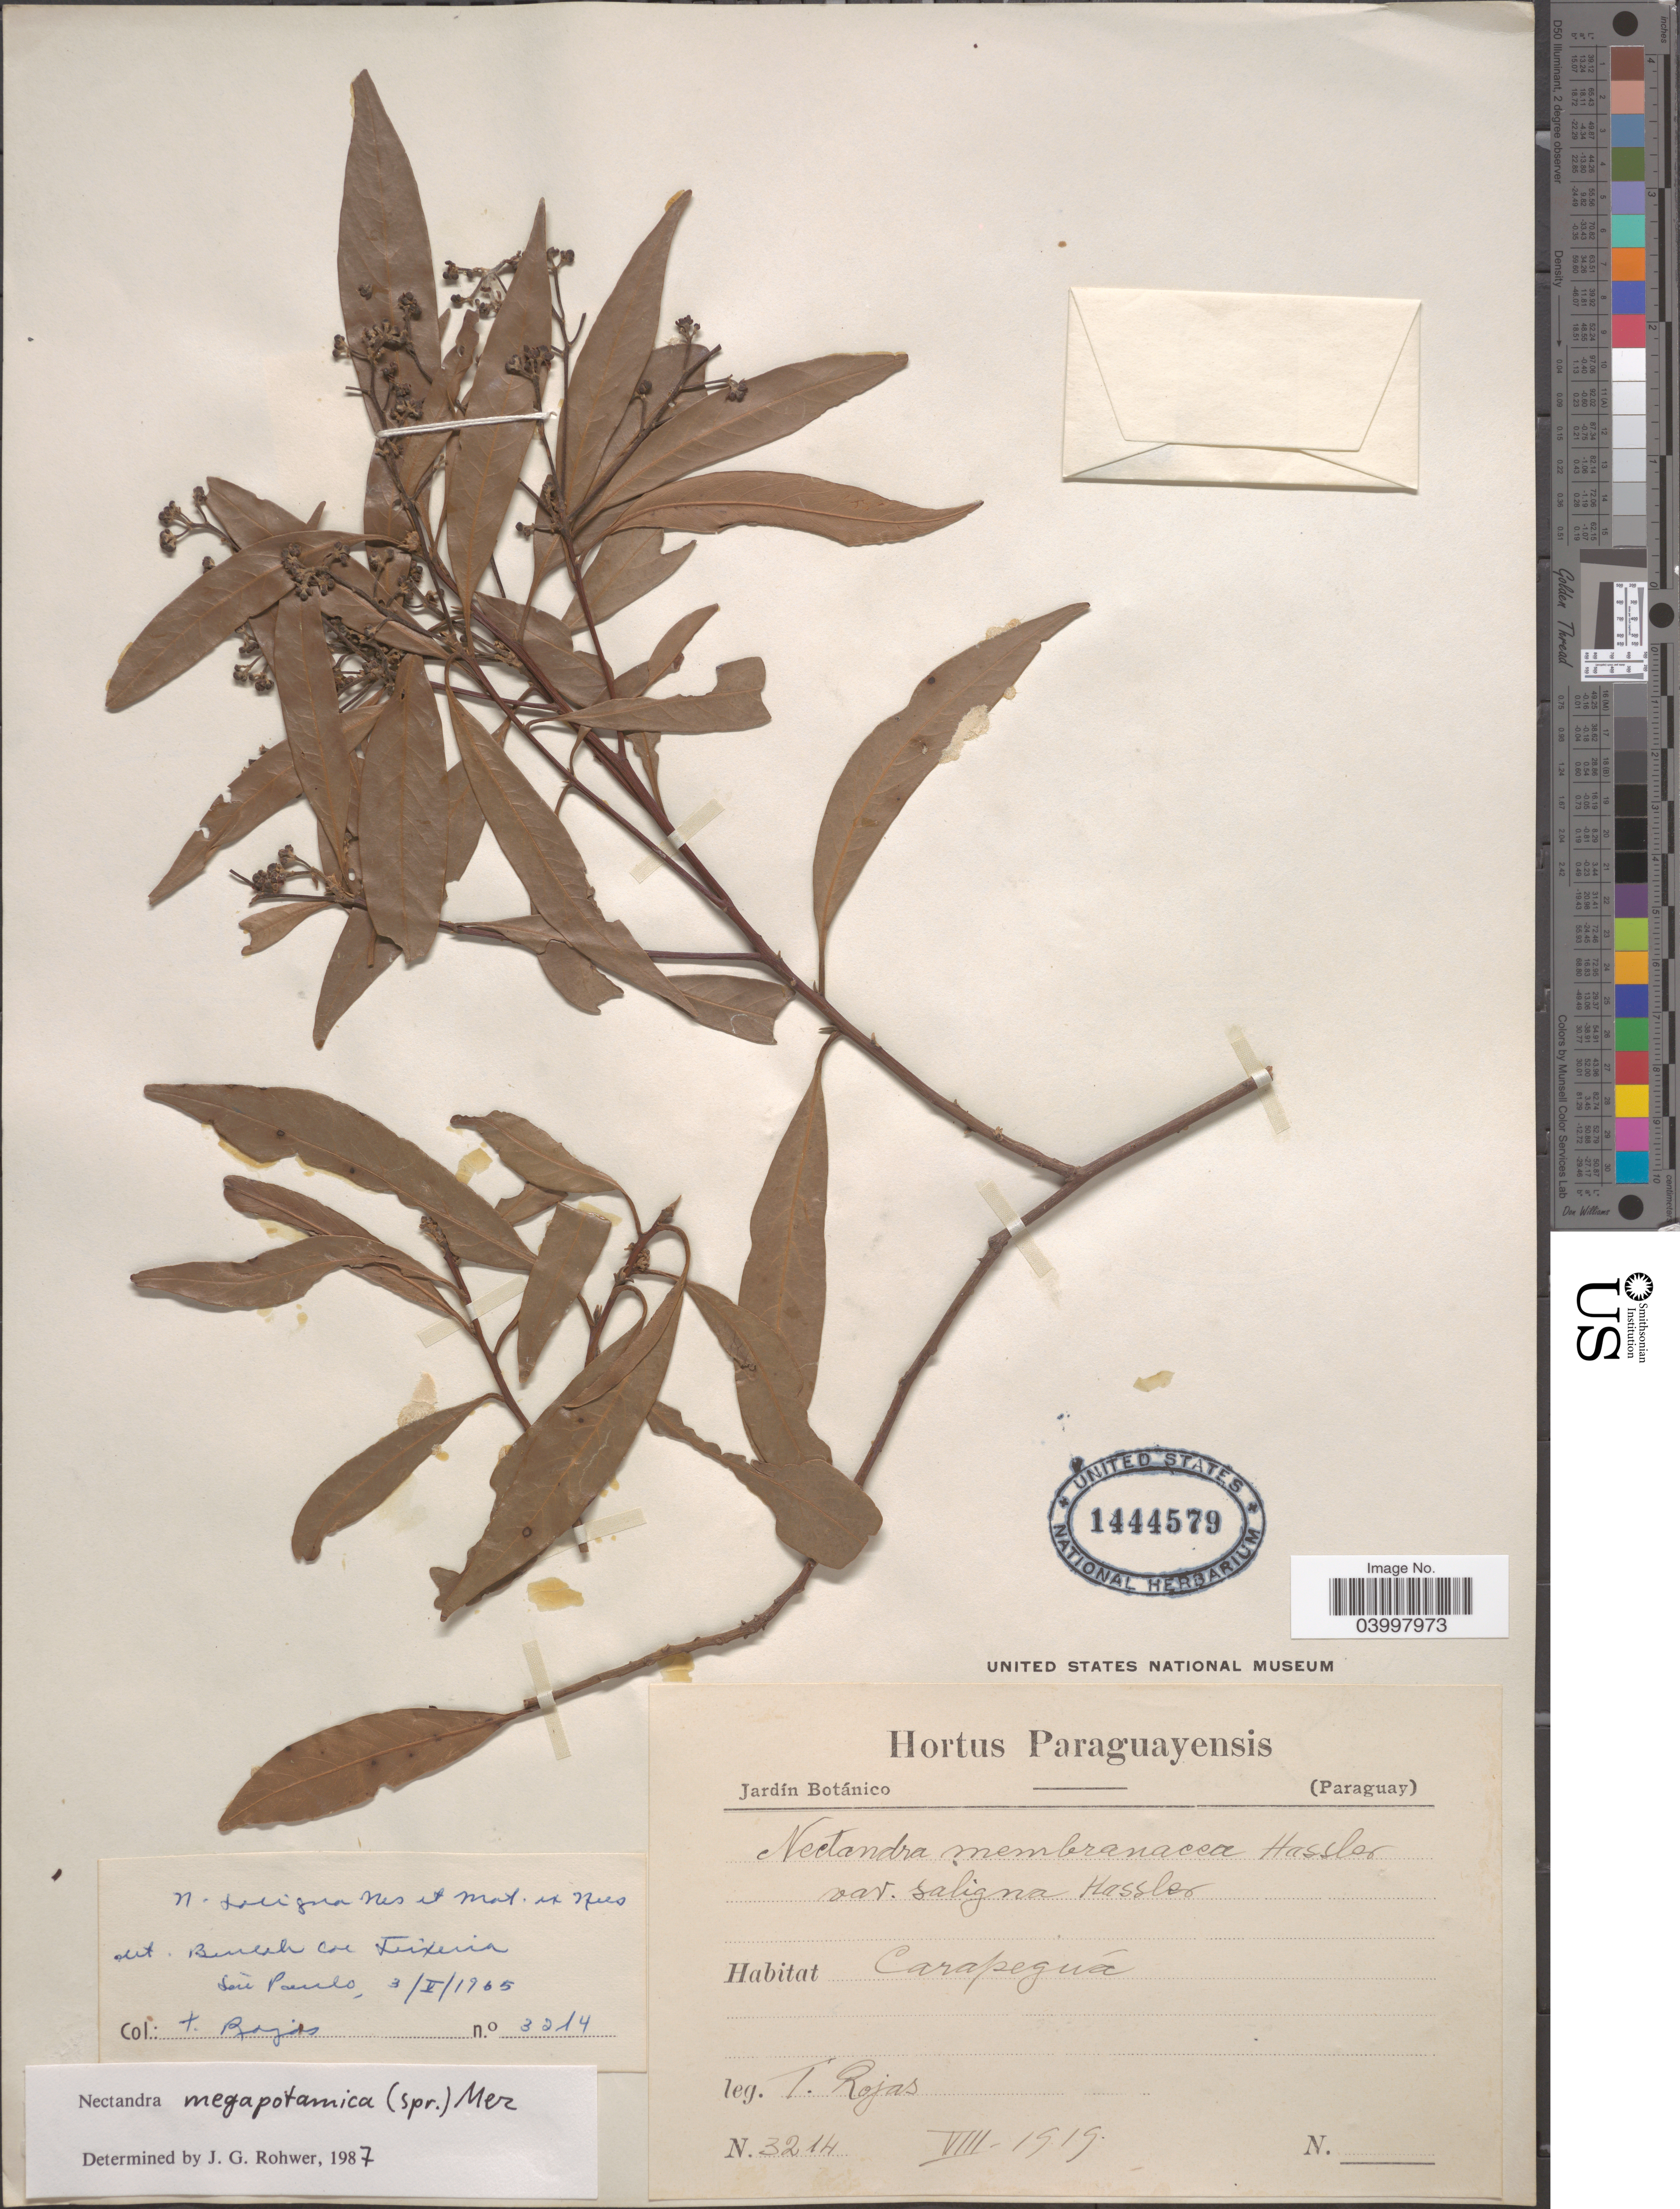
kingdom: Plantae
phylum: Tracheophyta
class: Magnoliopsida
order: Laurales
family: Lauraceae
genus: Nectandra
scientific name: Nectandra megapotamica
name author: Mez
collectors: T. Rojas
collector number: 3214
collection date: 1919-08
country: Paraguay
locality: Carapeguá.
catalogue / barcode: US 1444579